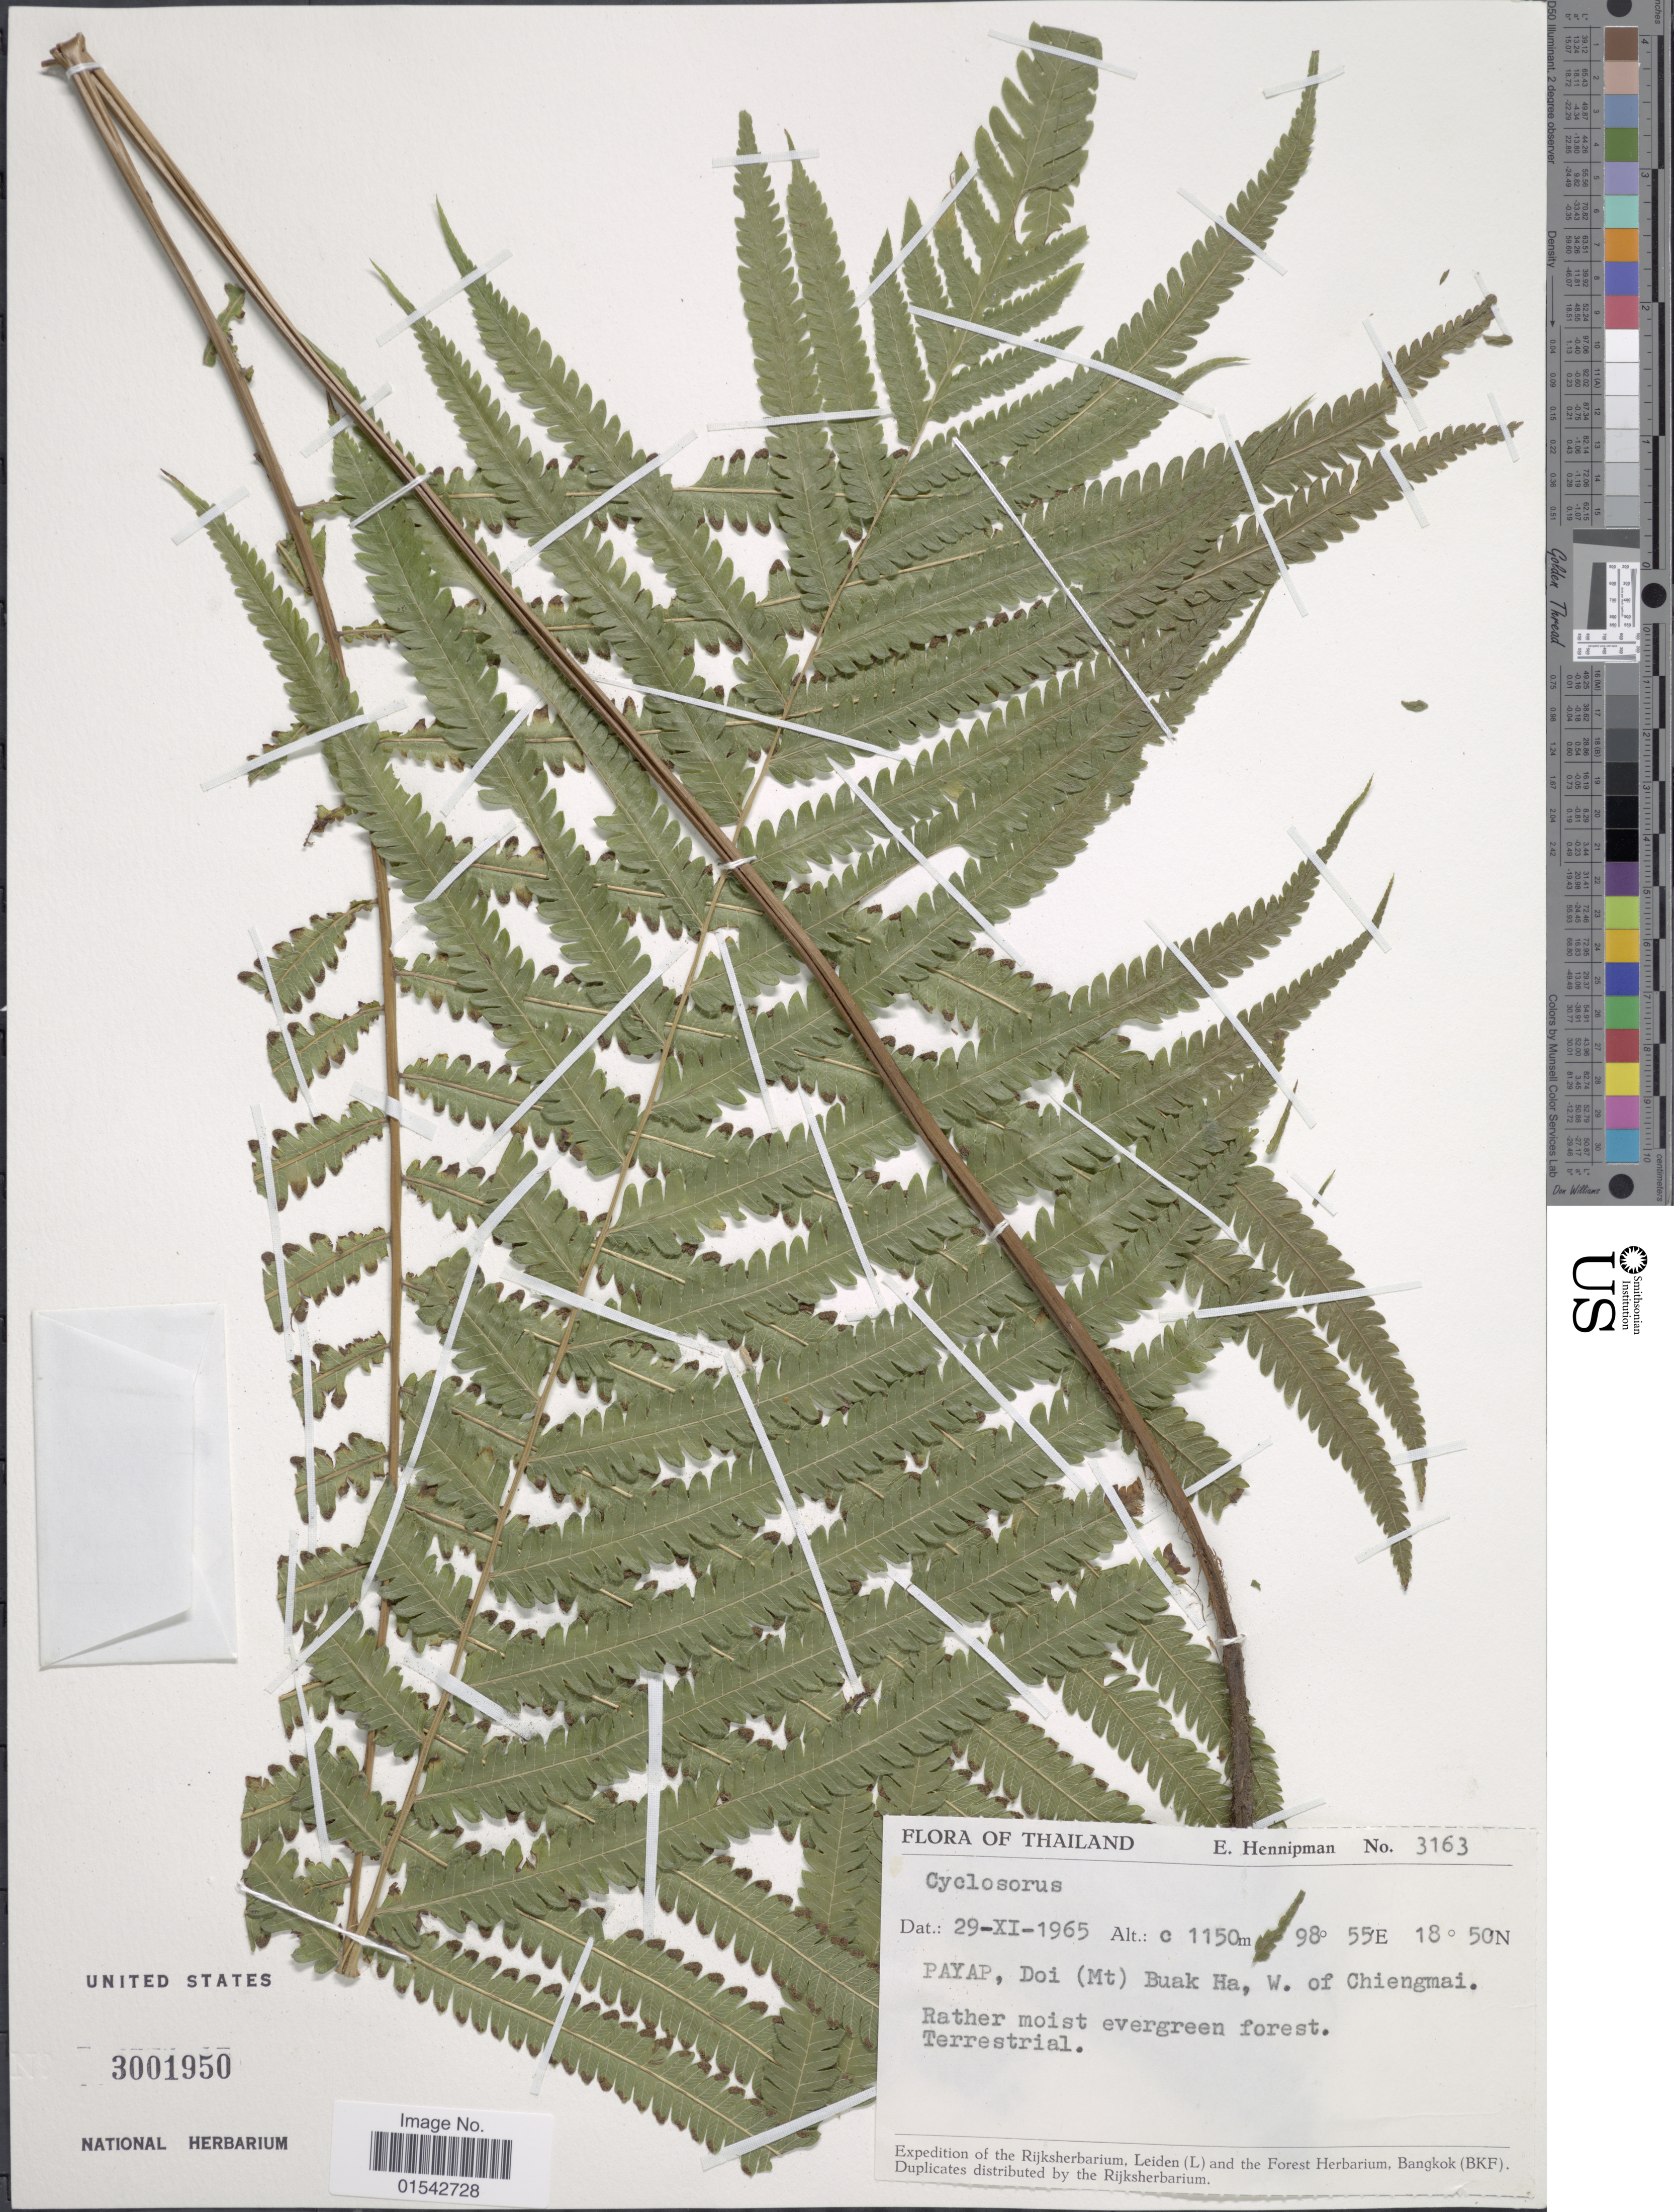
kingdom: Plantae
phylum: Tracheophyta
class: Polypodiopsida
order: Polypodiales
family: Thelypteridaceae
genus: Cyclosorus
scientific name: Cyclosorus sp.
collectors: E. Hennipman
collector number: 3163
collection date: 1965-11-29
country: Thailand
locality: Payap, Doi (Mt) Buak Ha, W. of Chiengmai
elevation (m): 1150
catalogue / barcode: US 3001950